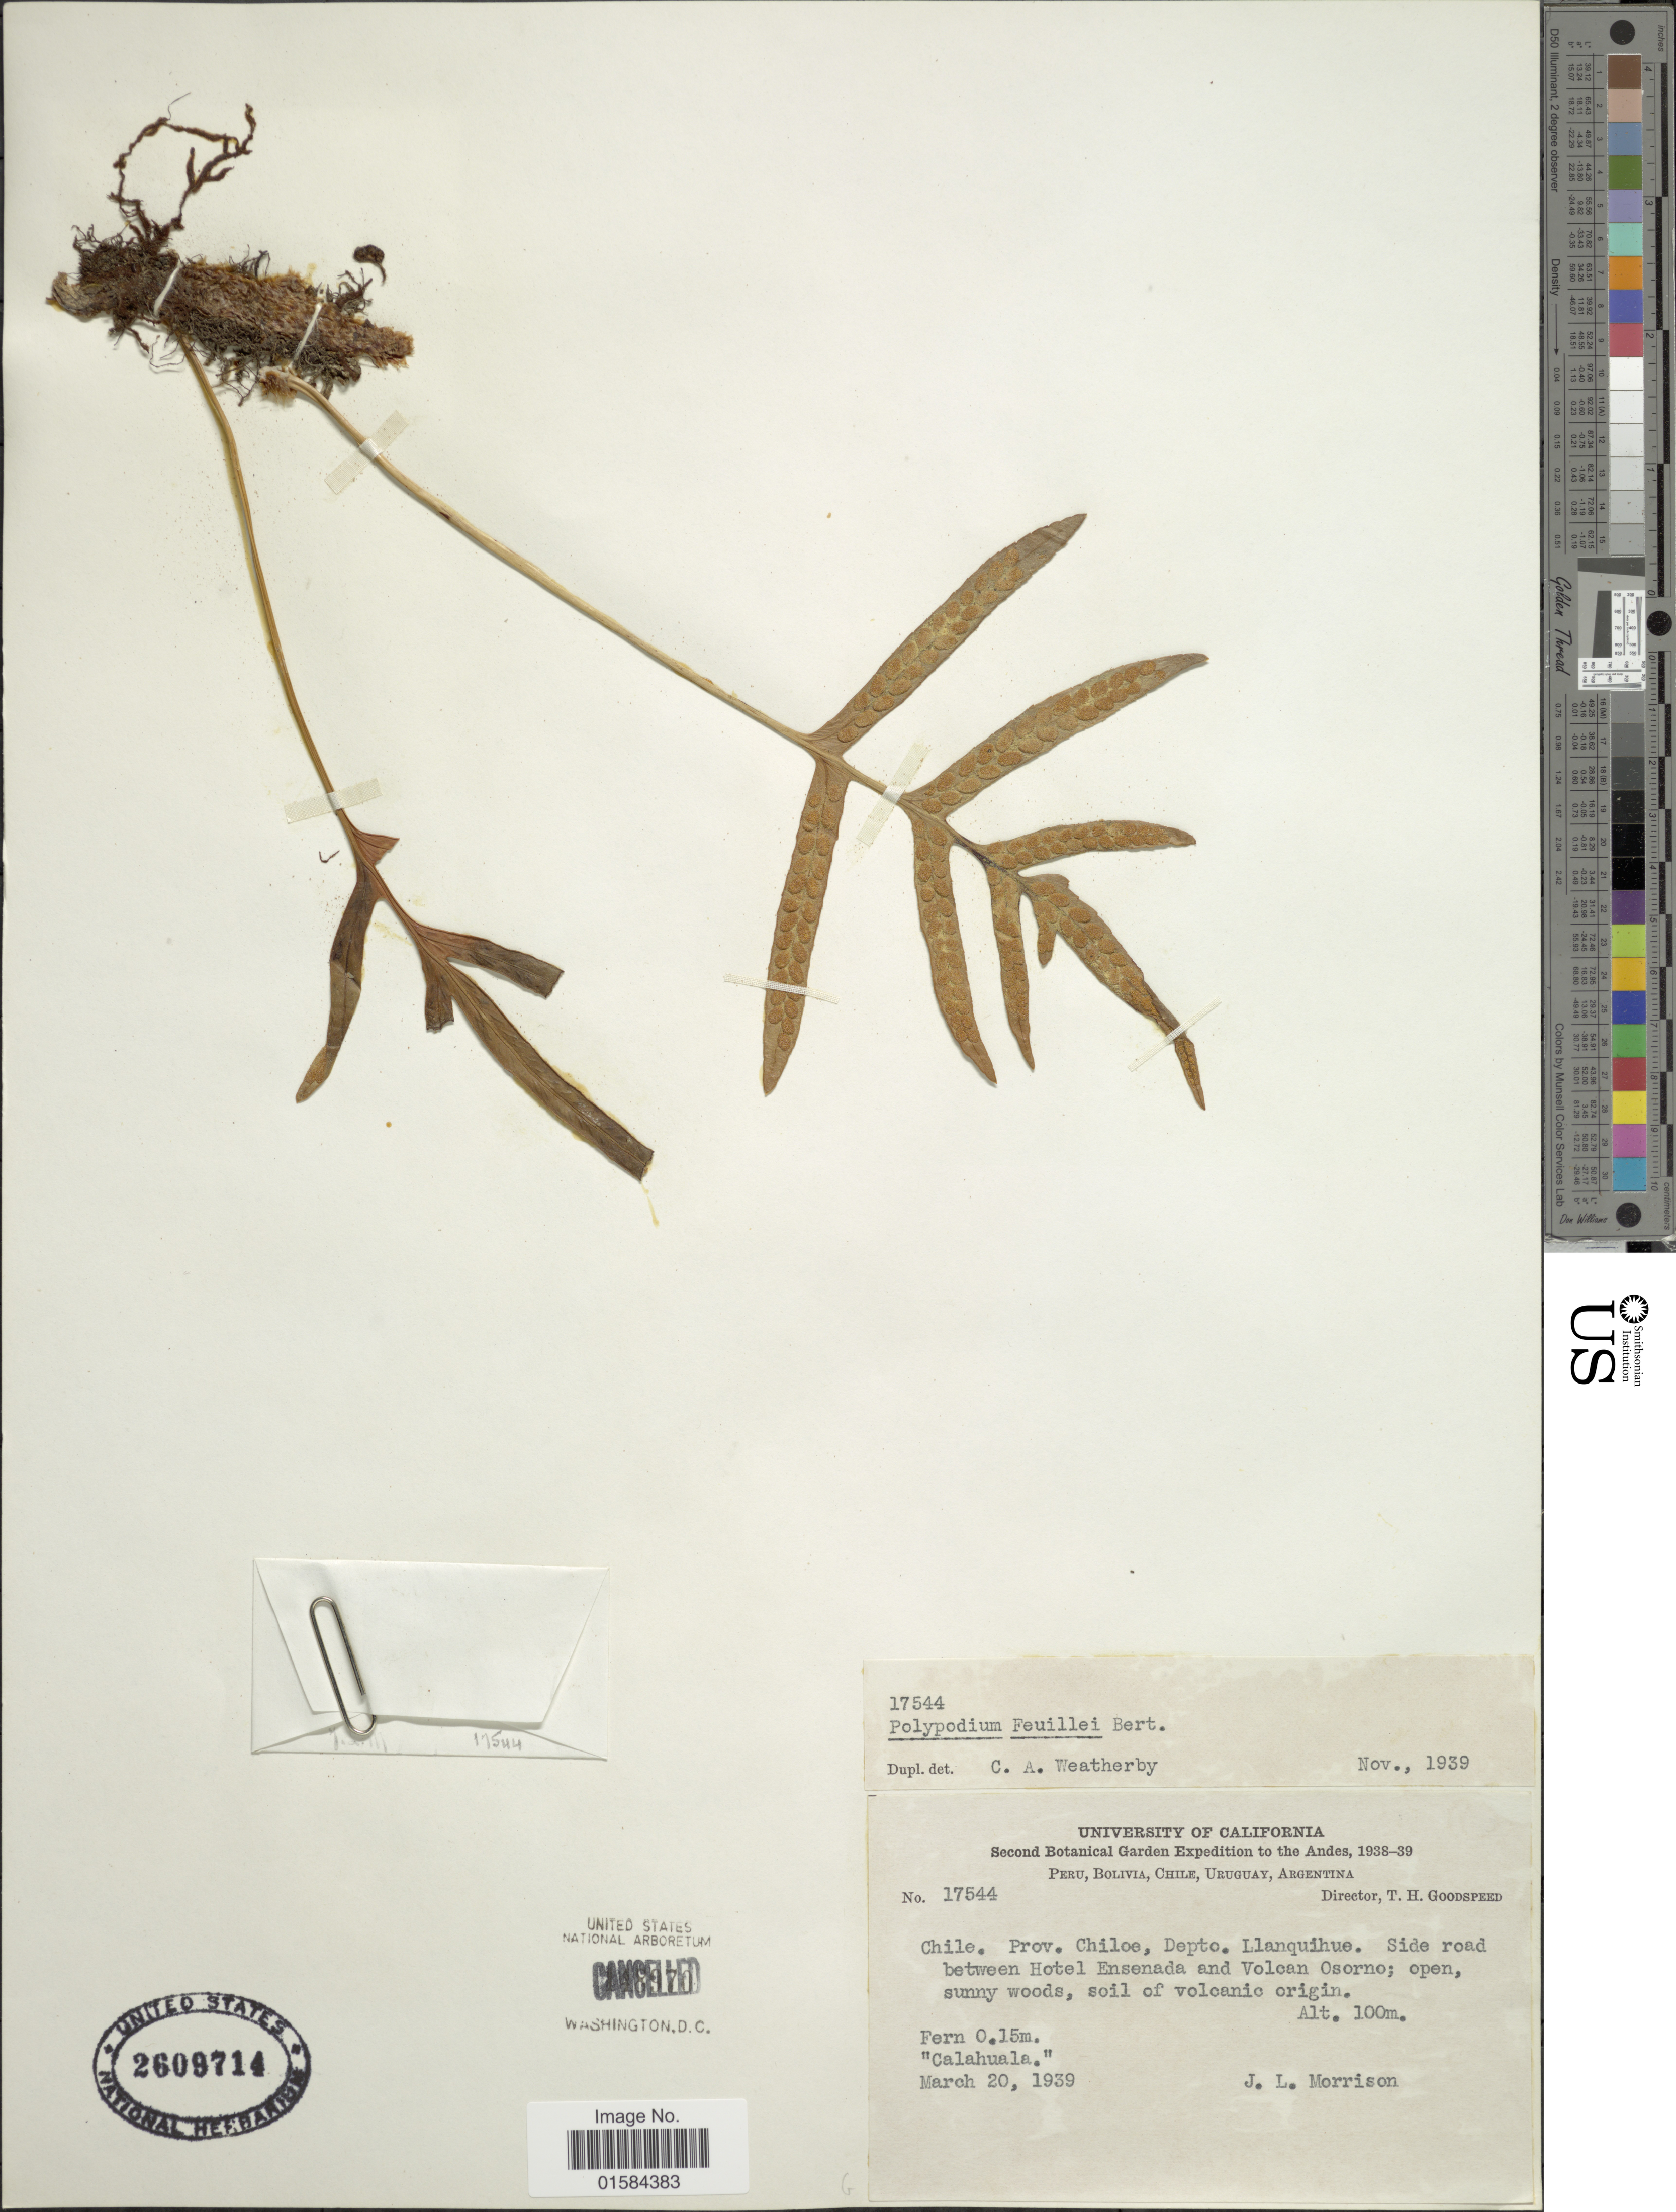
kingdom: Plantae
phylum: Tracheophyta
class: Polypodiopsida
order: Polypodiales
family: Polypodiaceae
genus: Synammia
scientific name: Synammia feuillei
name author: (Bertero) Copel.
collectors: J. L. Morrison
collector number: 17544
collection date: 1939-03-20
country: Chile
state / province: Arica y Parinacota (XV)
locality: Chile, Prov. Chiloe, Depto. Llanquihue, side road between Hotel Ensenada and Volcan Osorno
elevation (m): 100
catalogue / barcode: US 2609714